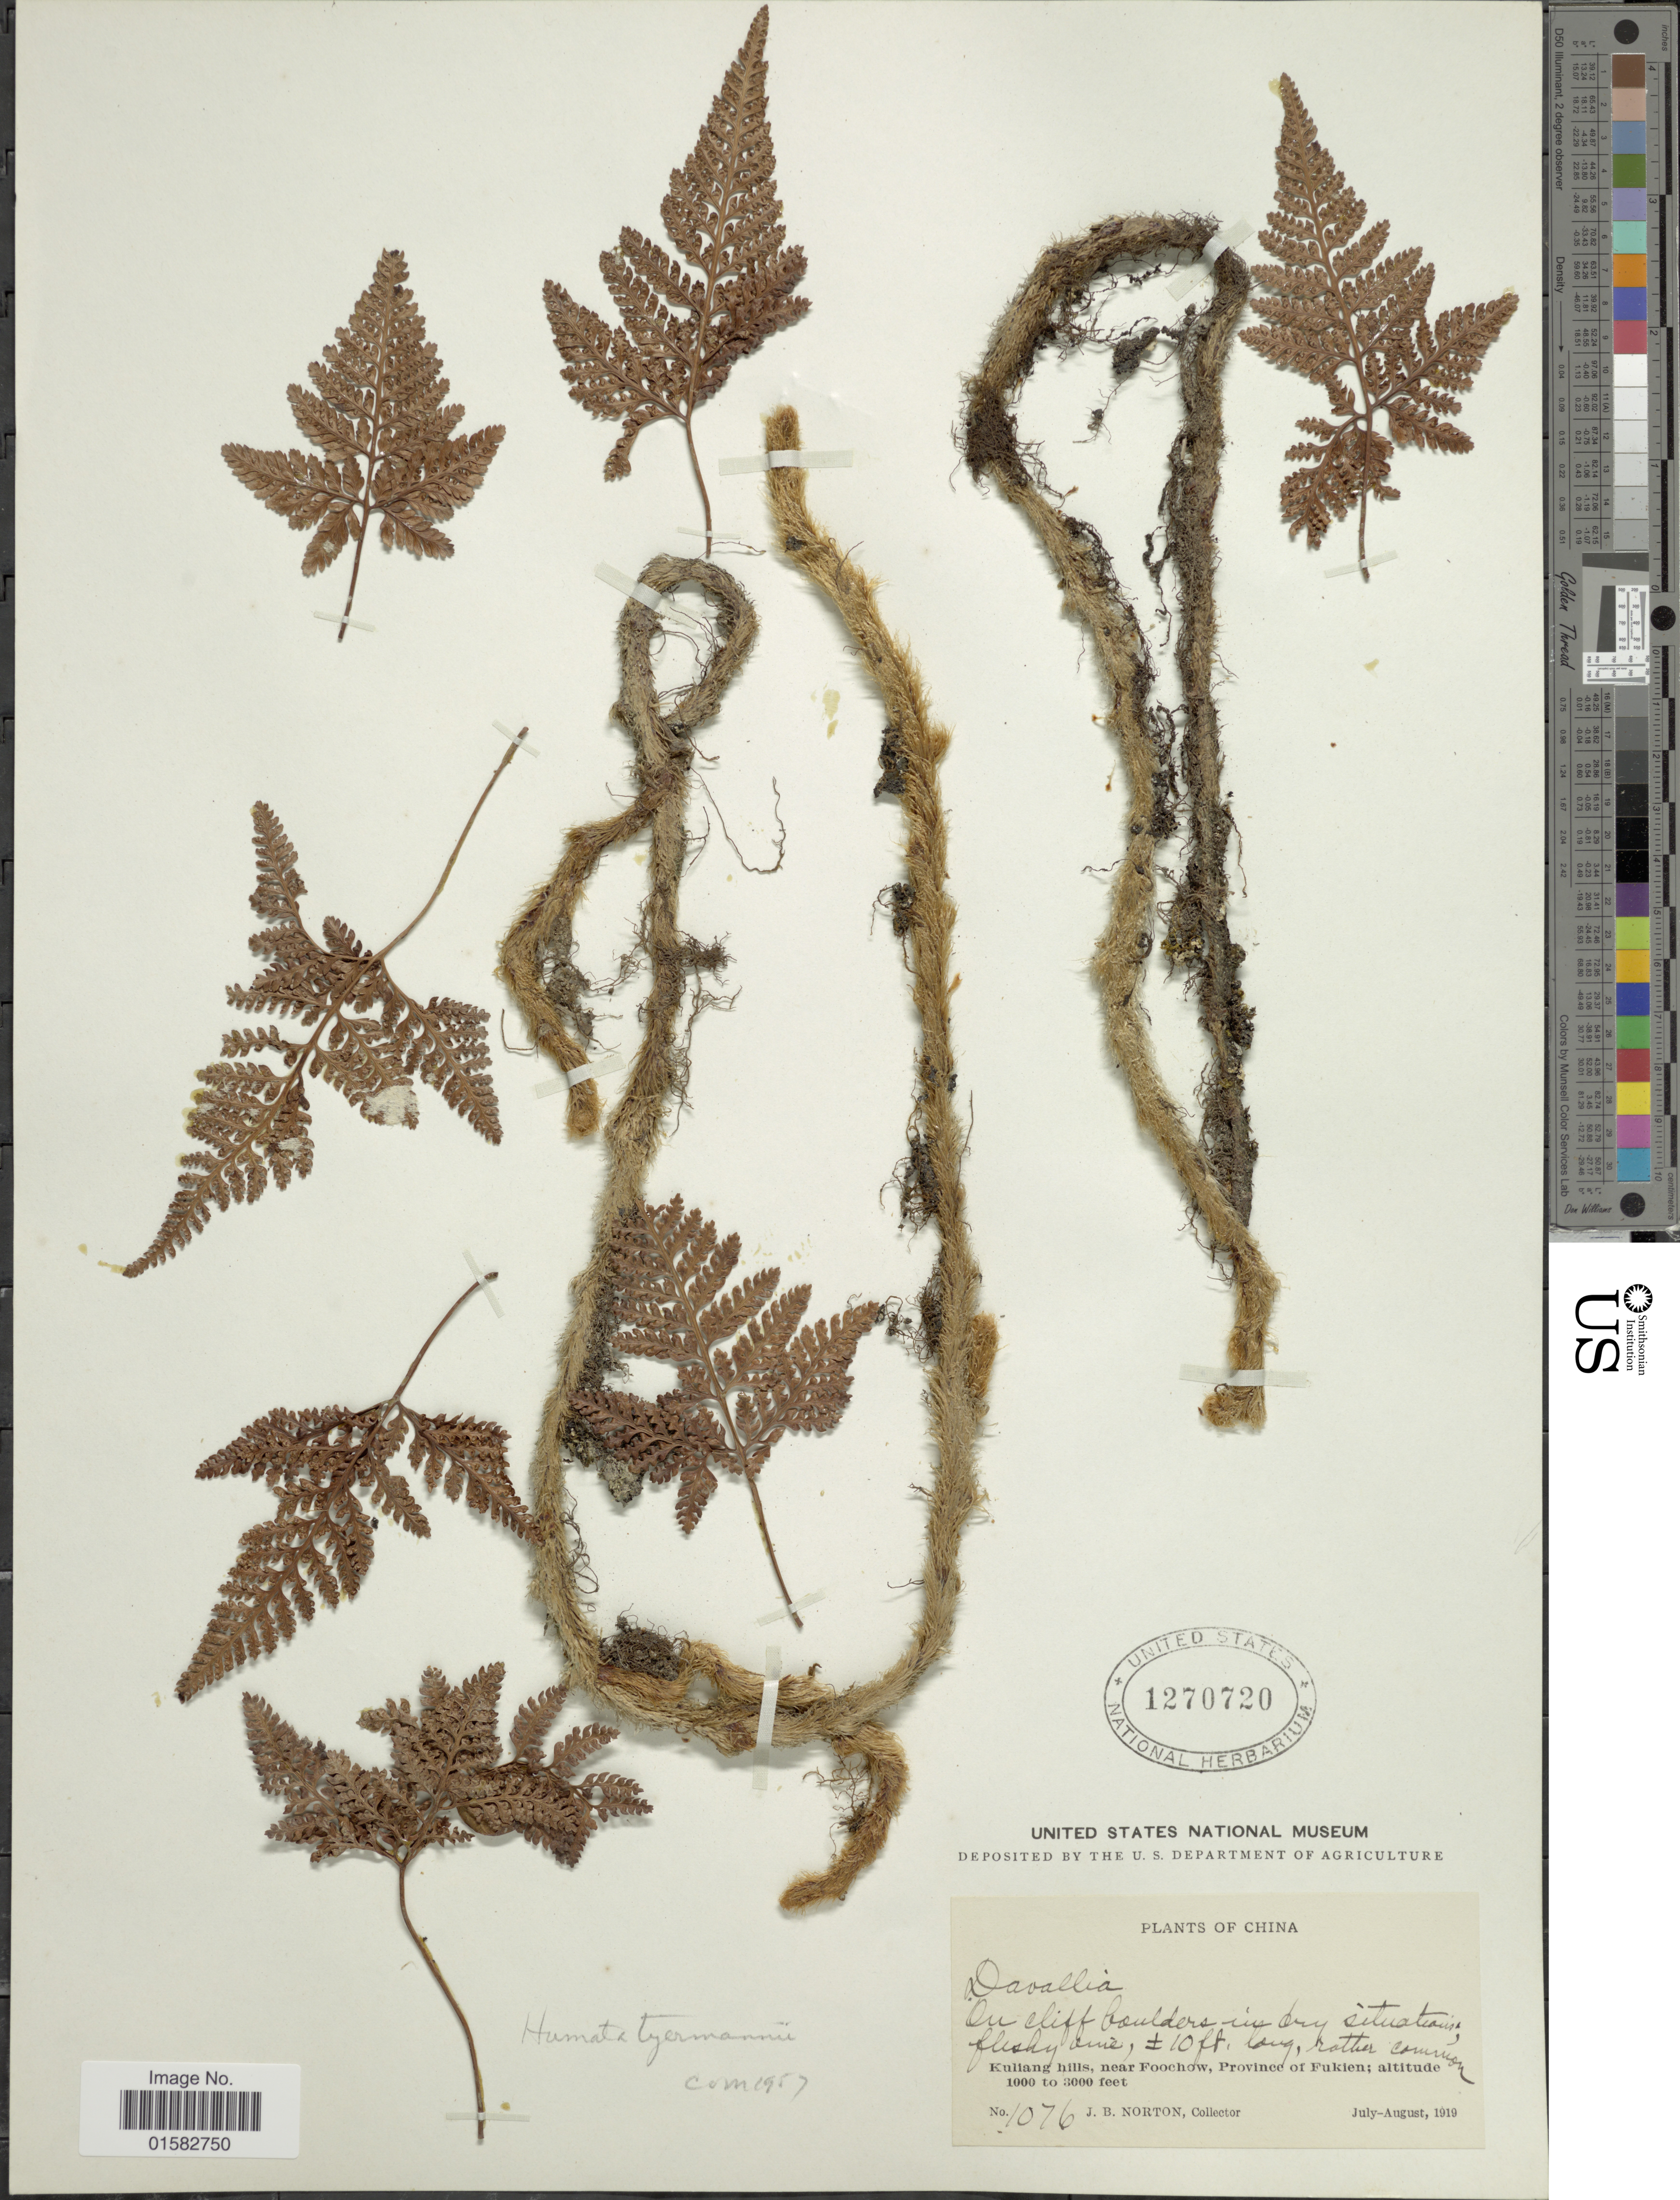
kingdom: Plantae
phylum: Tracheophyta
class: Polypodiopsida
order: Polypodiales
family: Davalliaceae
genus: Davallia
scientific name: Davallia griffithiana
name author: Hook.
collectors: J. B. Norton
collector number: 1076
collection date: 1919-07/1919-08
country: China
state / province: Fujian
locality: On Cliff bloulders in dry siltuationes, Kuliang hills, near Foochow, Province of Fukien.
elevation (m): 305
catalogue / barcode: US 1270720